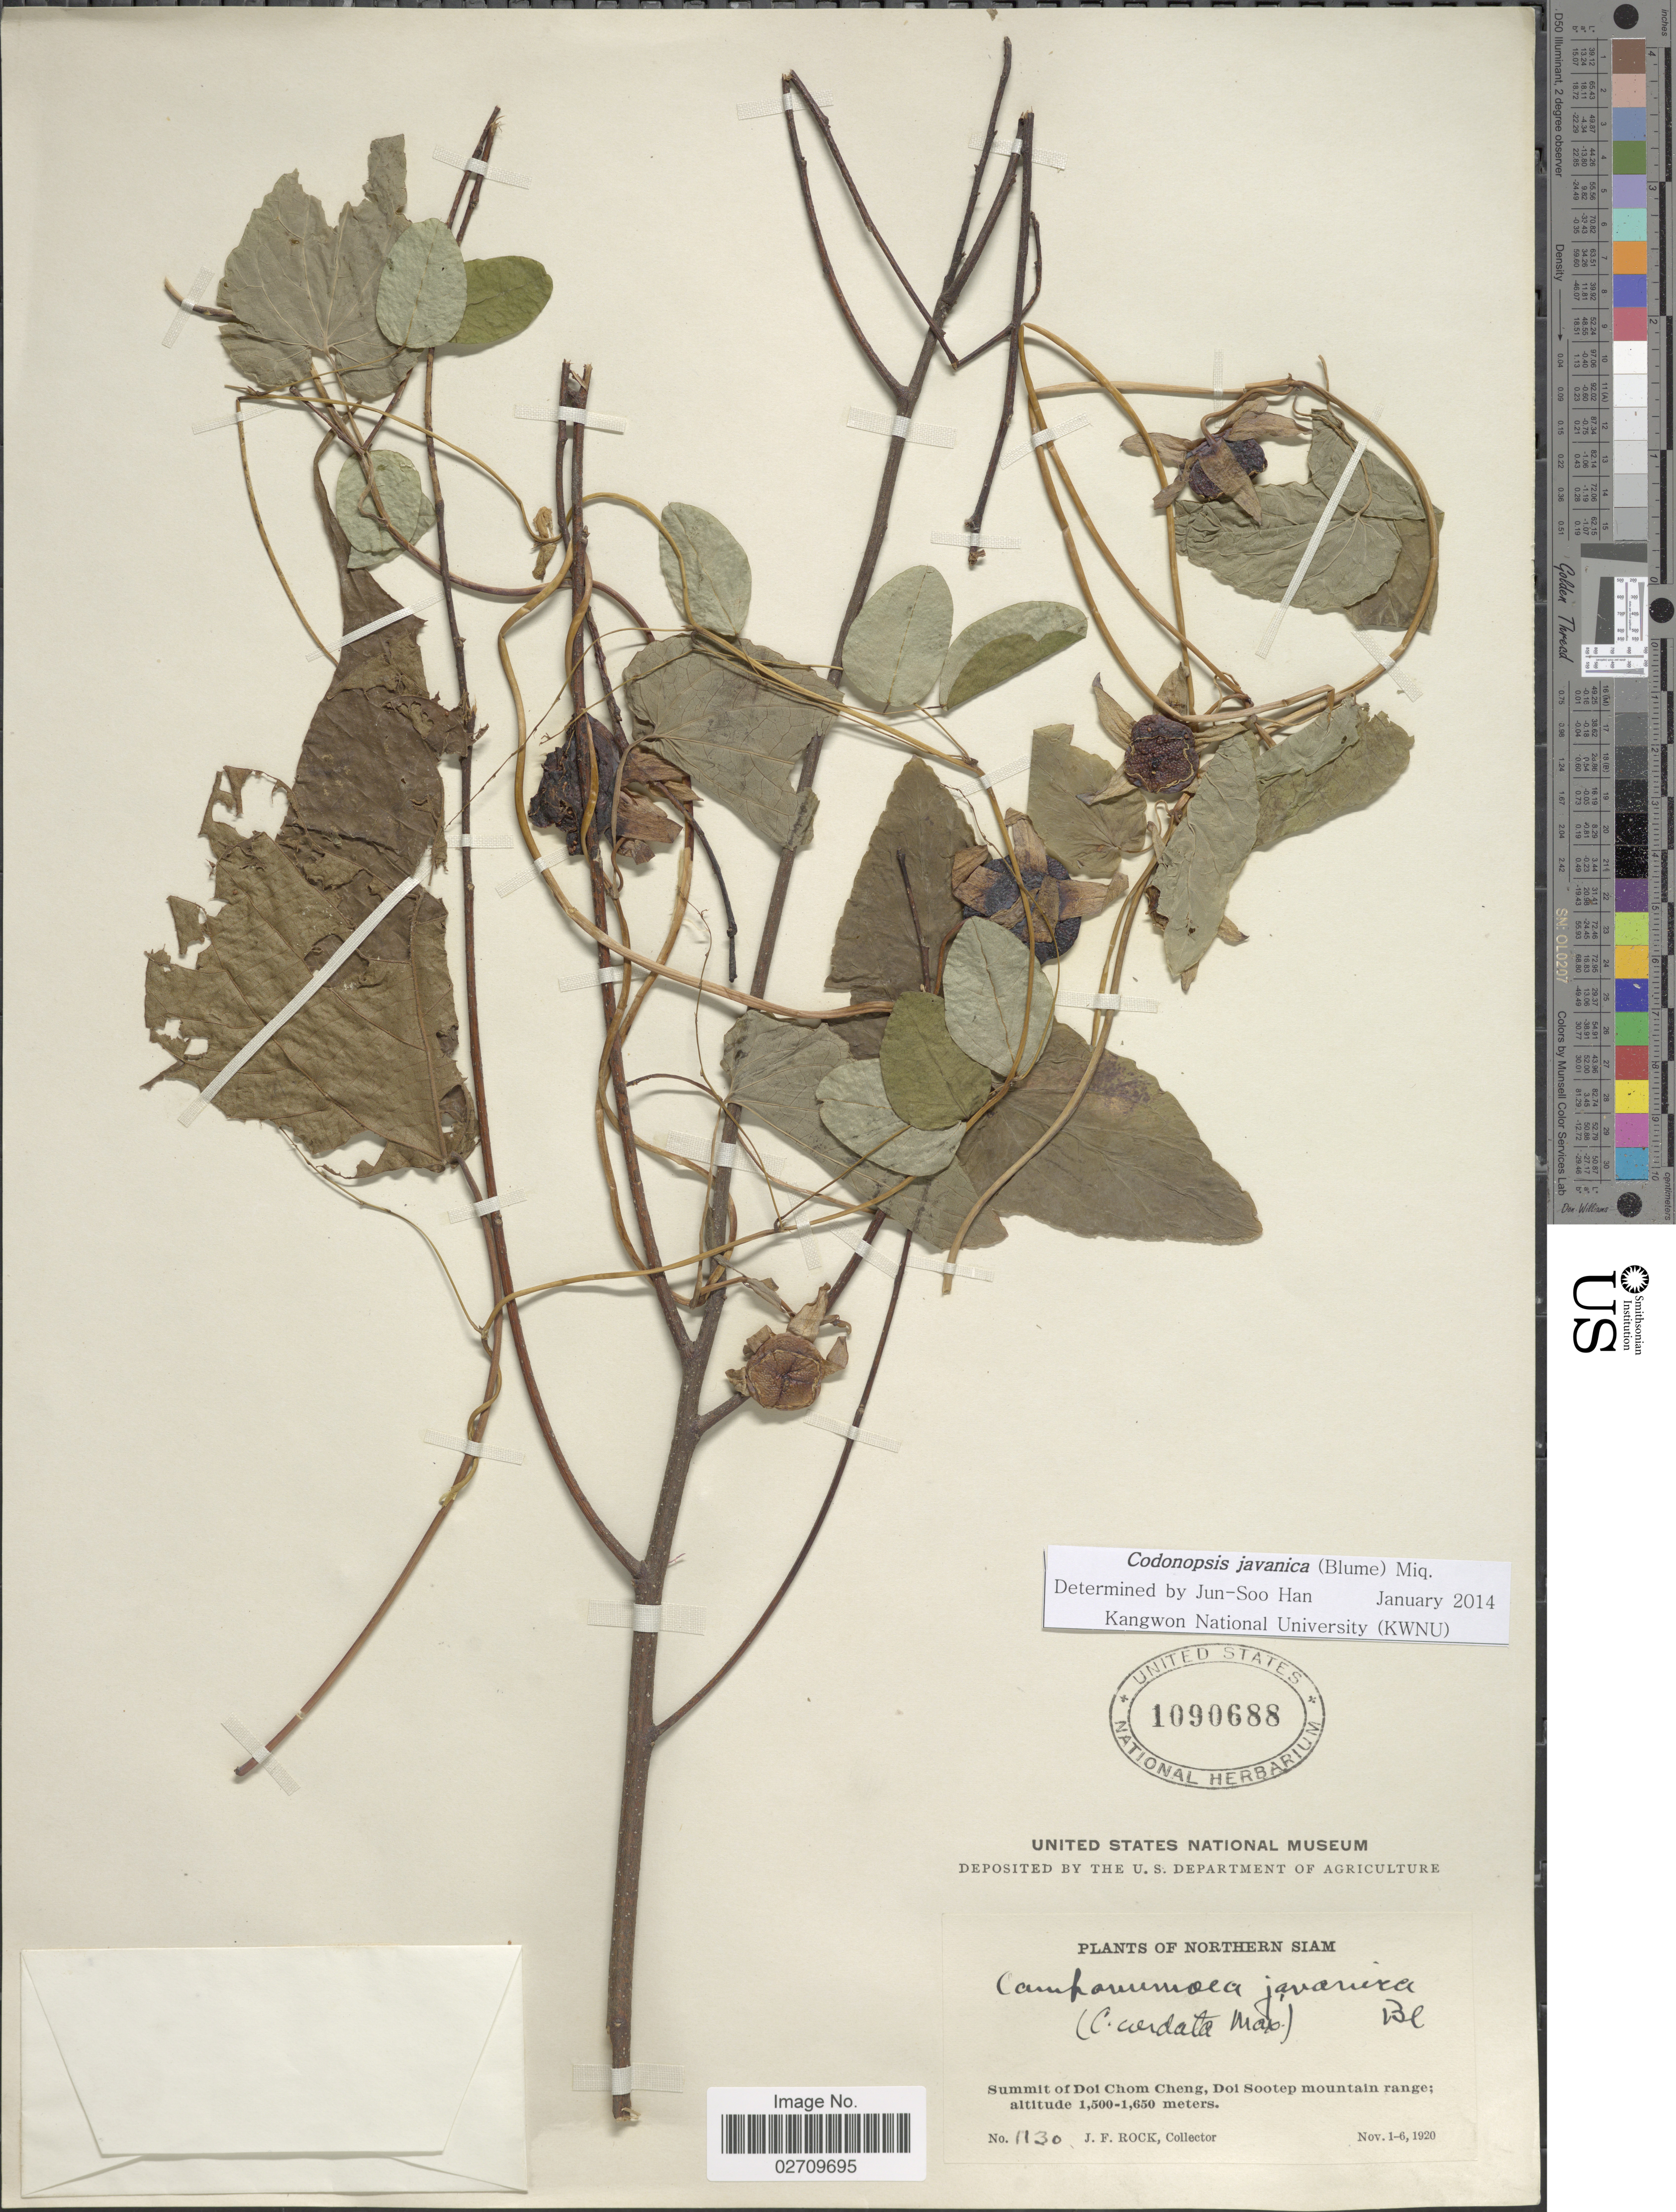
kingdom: Plantae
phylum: Tracheophyta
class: Magnoliopsida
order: Asterales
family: Campanulaceae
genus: Codonopsis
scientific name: Codonopsis javanica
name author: (Blume) Hook. f. & Thomson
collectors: J. F. Rock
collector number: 1130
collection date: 1920-11-01/1920-11-06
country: Thailand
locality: Northern Siam, Summit of Doi Chom Cheng, Doi Sootep mountain range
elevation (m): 1500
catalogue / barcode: US 1090688